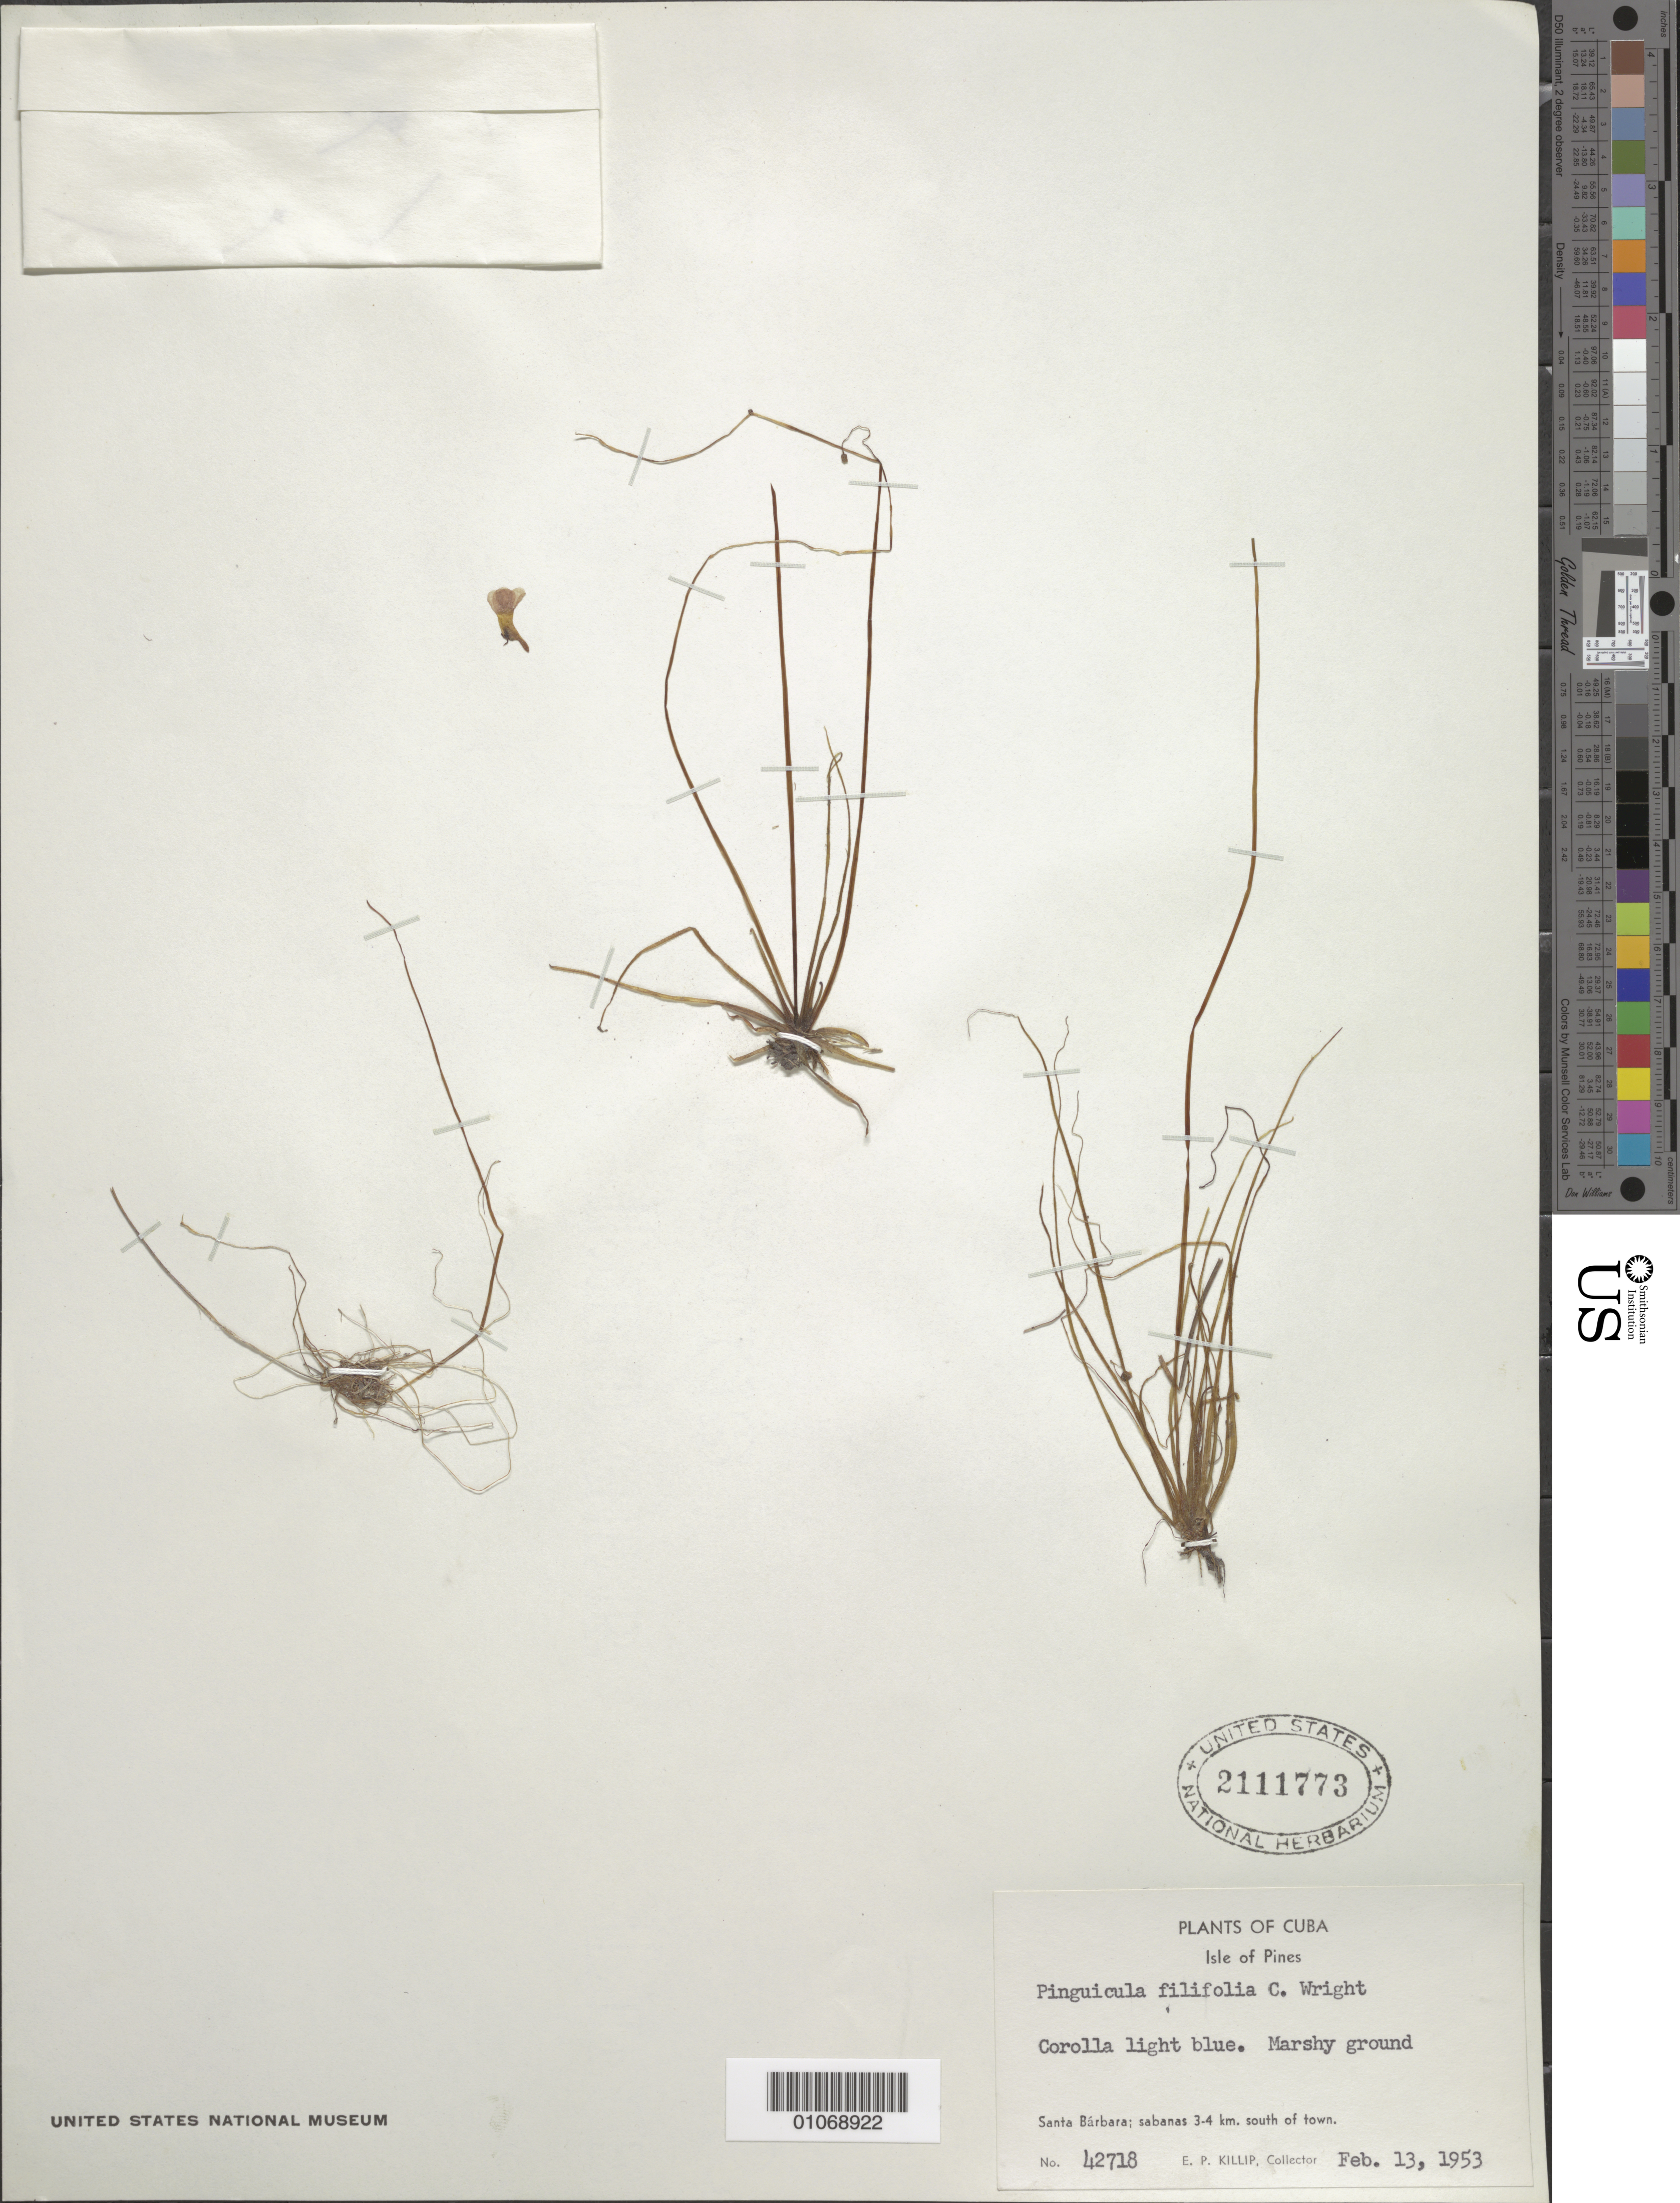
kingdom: Plantae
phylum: Tracheophyta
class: Magnoliopsida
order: Lamiales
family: Lentibulariaceae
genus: Pinguicula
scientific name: Pinguicula filifolia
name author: C. Wright ex Griseb.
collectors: E. P. Killip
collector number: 42718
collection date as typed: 13 Feb 1953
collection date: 1953-02-13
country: Cuba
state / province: Isla de La Juventud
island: Isla de la Juventud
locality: Isle of Pines, Santa Barbara, savannas 3-4 km south of town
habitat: Marshy ground.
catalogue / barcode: US 2111773